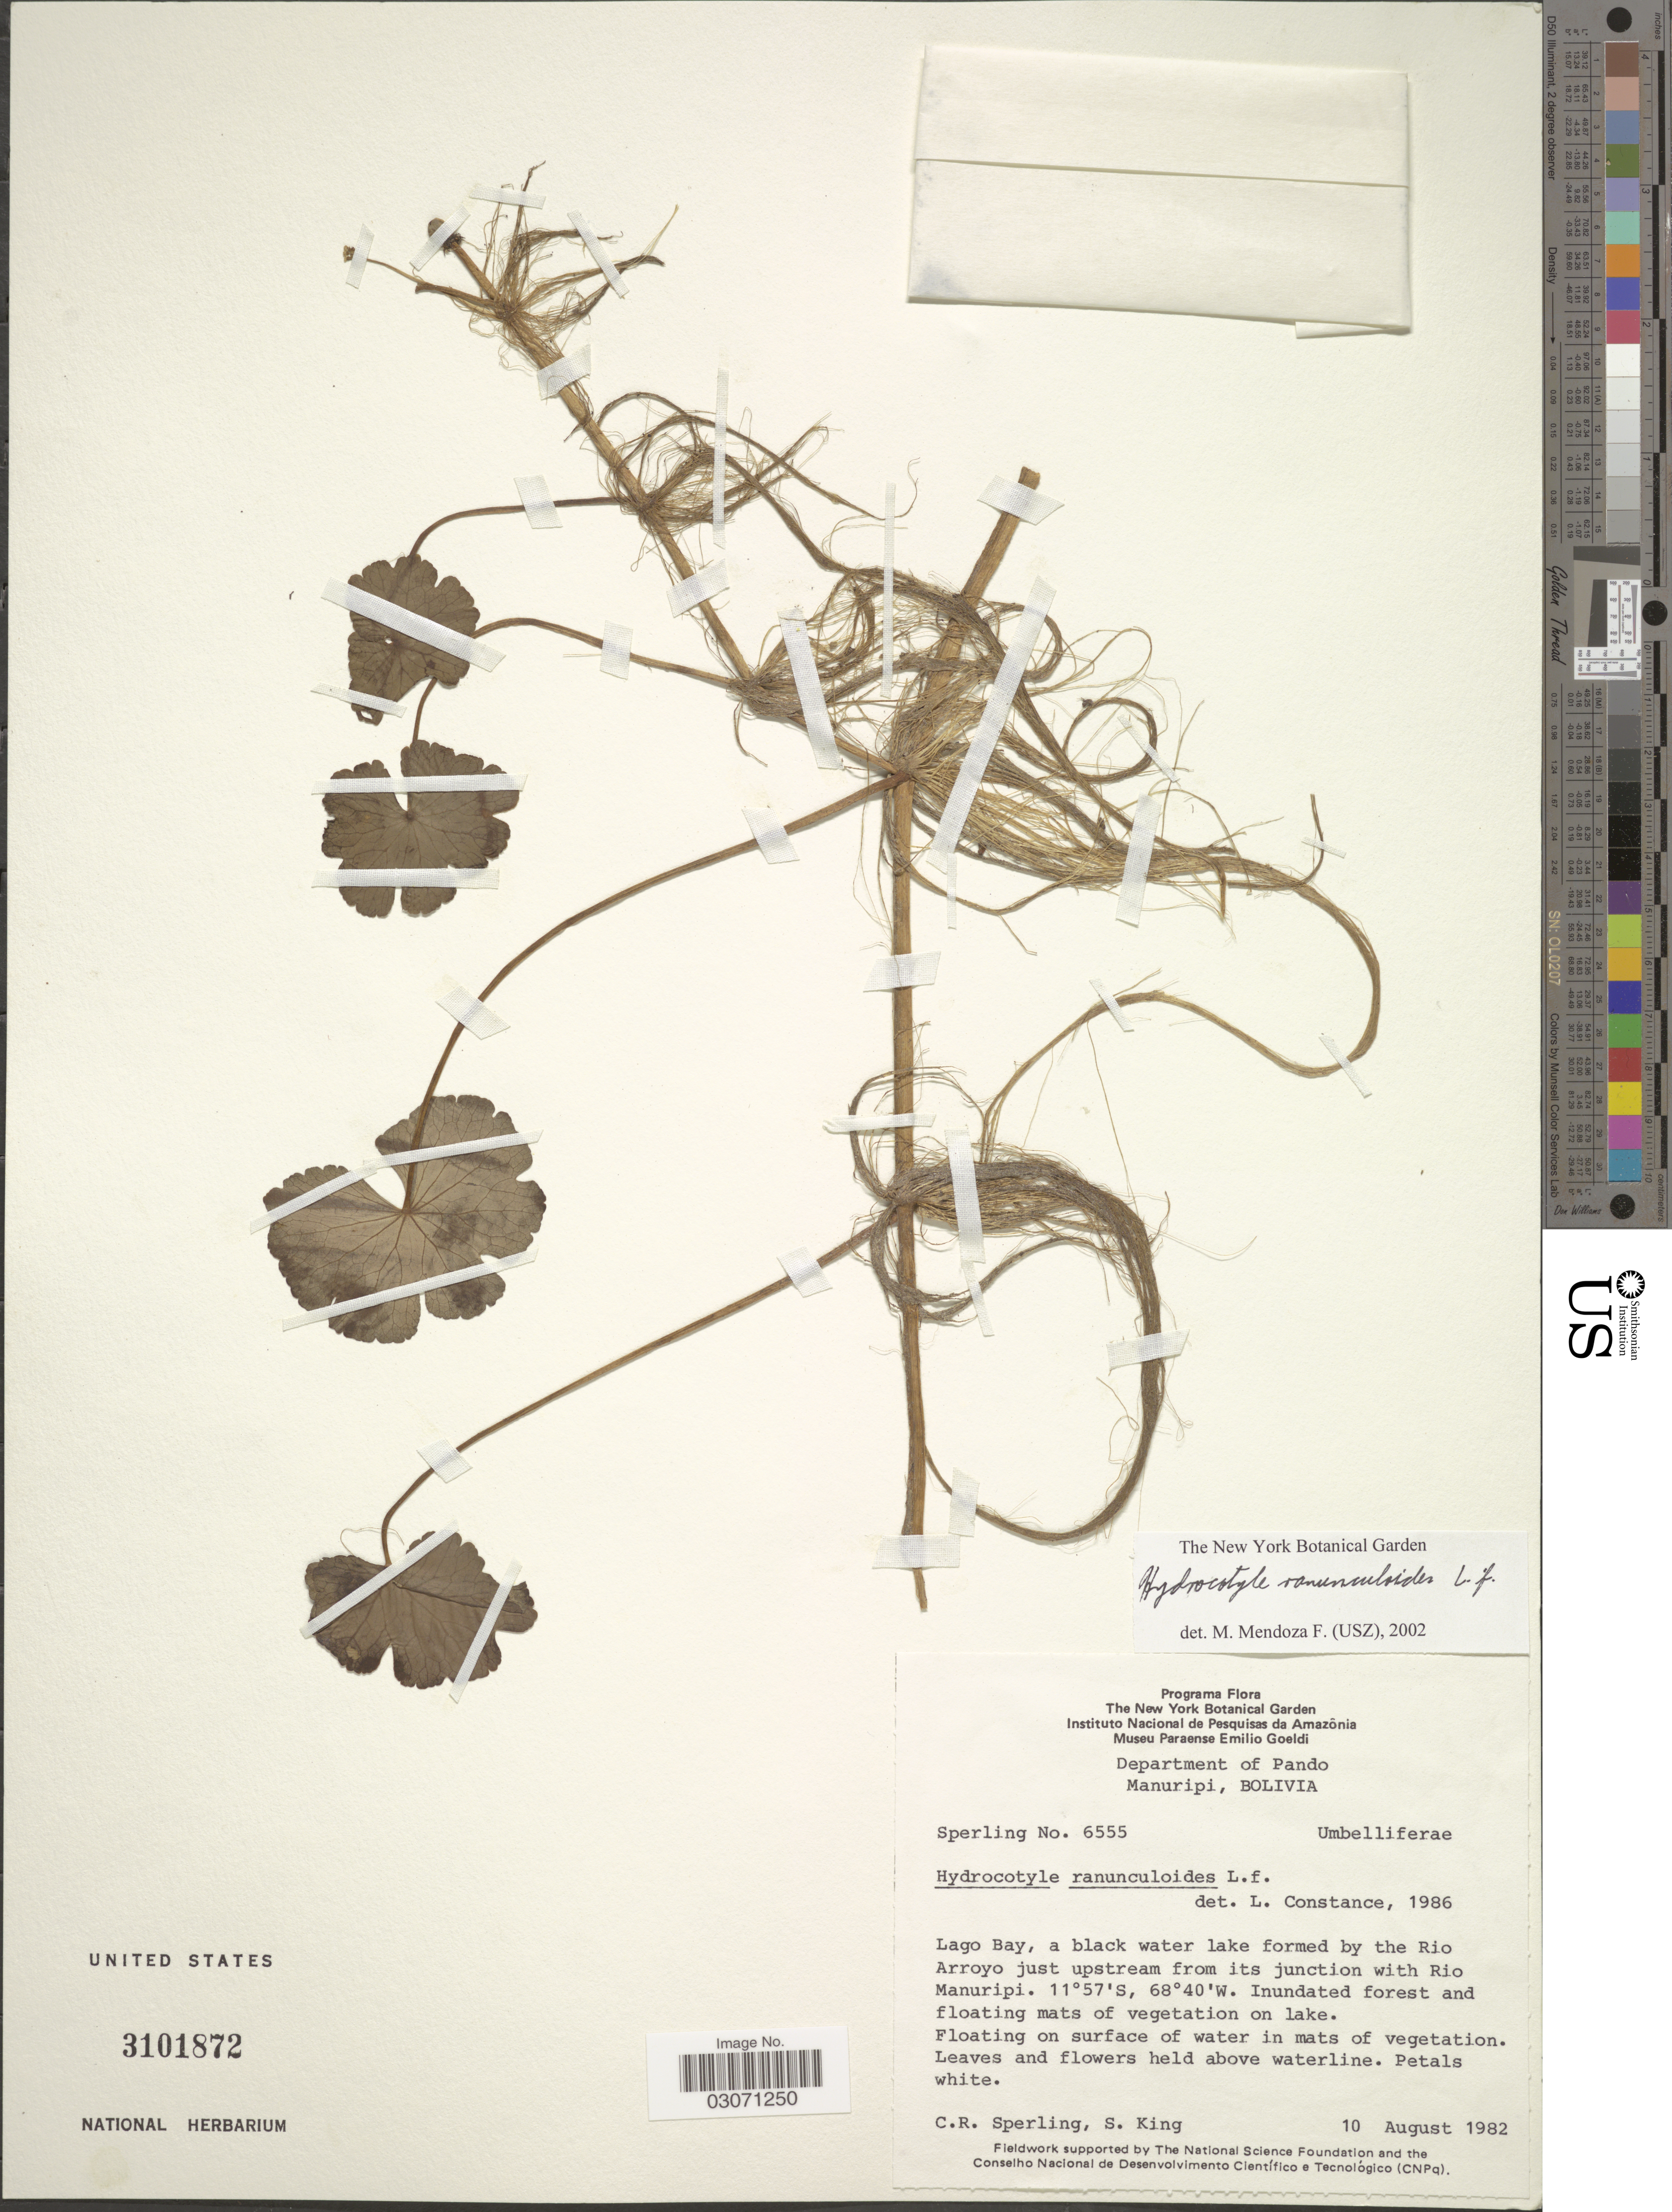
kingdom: Plantae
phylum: Tracheophyta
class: Magnoliopsida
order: Apiales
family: Araliaceae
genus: Hydrocotyle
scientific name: Hydrocotyle ranunculoides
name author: L. f.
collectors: C. R. Sperling & S. King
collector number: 6555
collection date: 1982-08-10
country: Bolivia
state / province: Pando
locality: Department of Pando, Manuripi. Lago Bay, a black water lake formed by the Rio Arroyo just upstream from its junction with Rio Manuripi.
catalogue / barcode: US 3101872